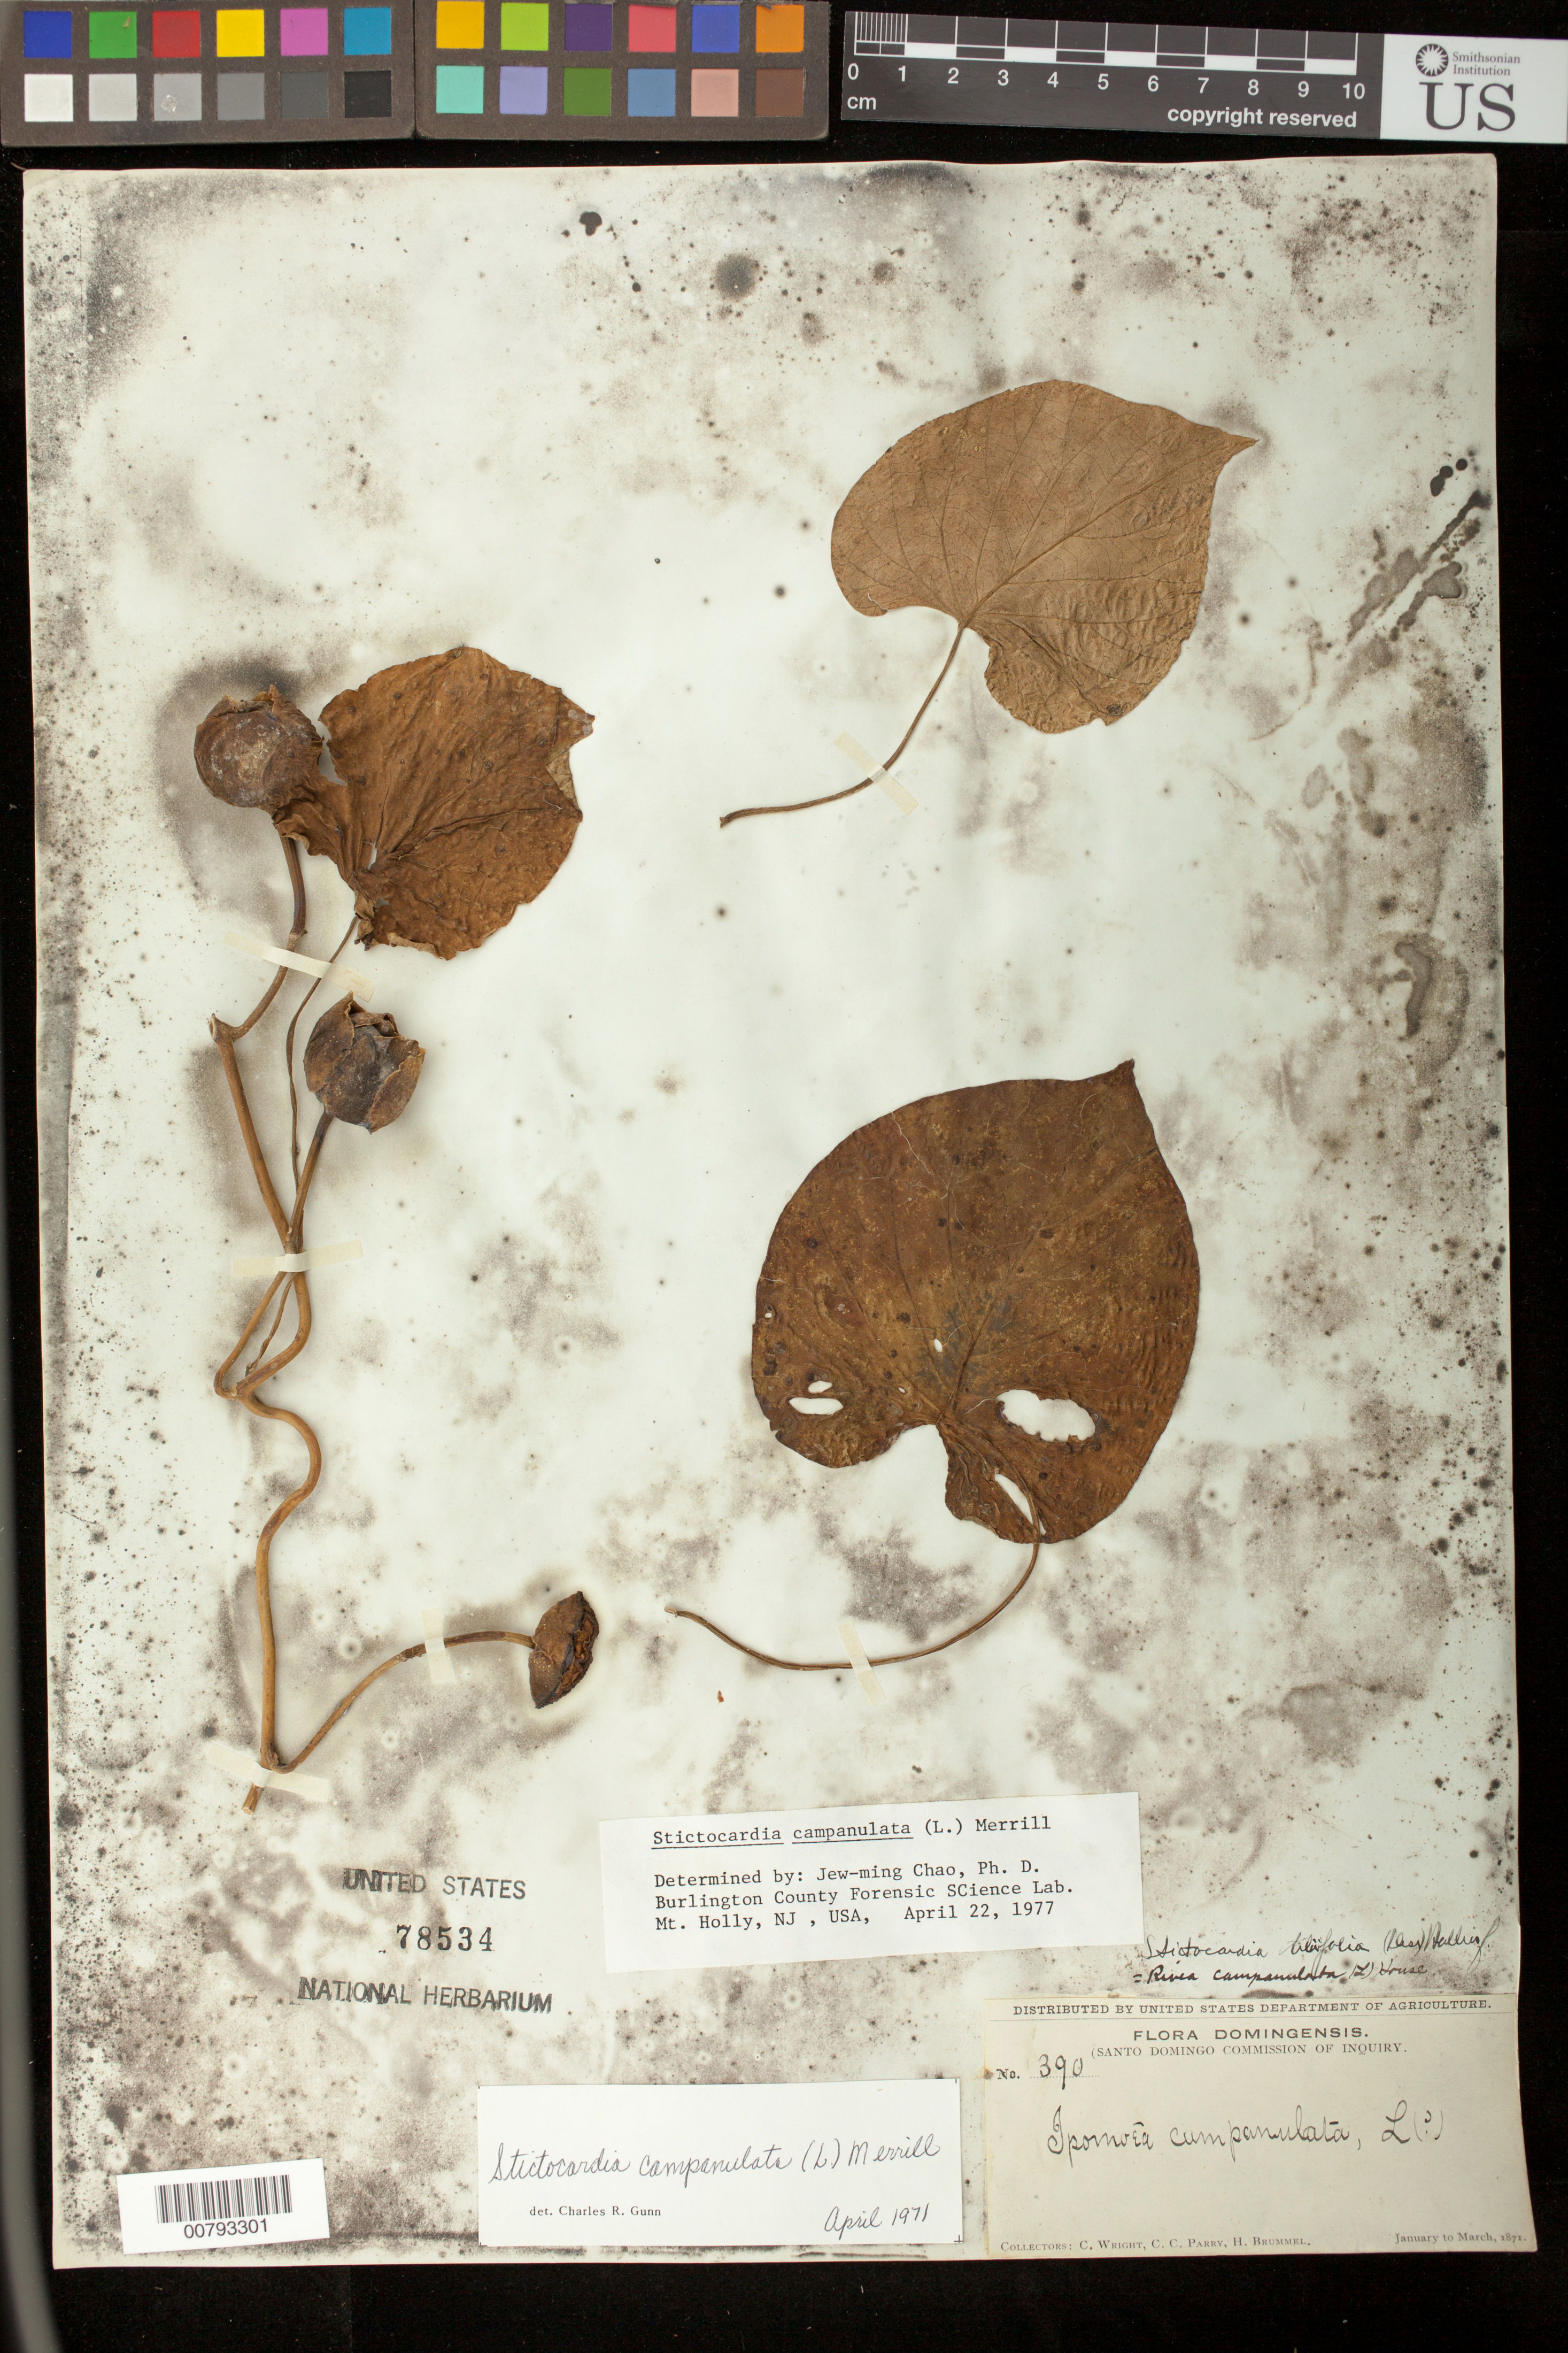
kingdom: Plantae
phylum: Tracheophyta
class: Magnoliopsida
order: Solanales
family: Convolvulaceae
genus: Stictocardia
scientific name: Stictocardia tiliifolia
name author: (Desr.) Hallier f.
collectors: C. Wright, C. C. Parry & H. Brummel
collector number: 390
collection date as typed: Jan 1871 to -- Mar 1871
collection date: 1871-01/1871-03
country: Dominican Republic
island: Hispaniola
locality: Santo Domingo Commission of Inquiry.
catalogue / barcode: US 78534